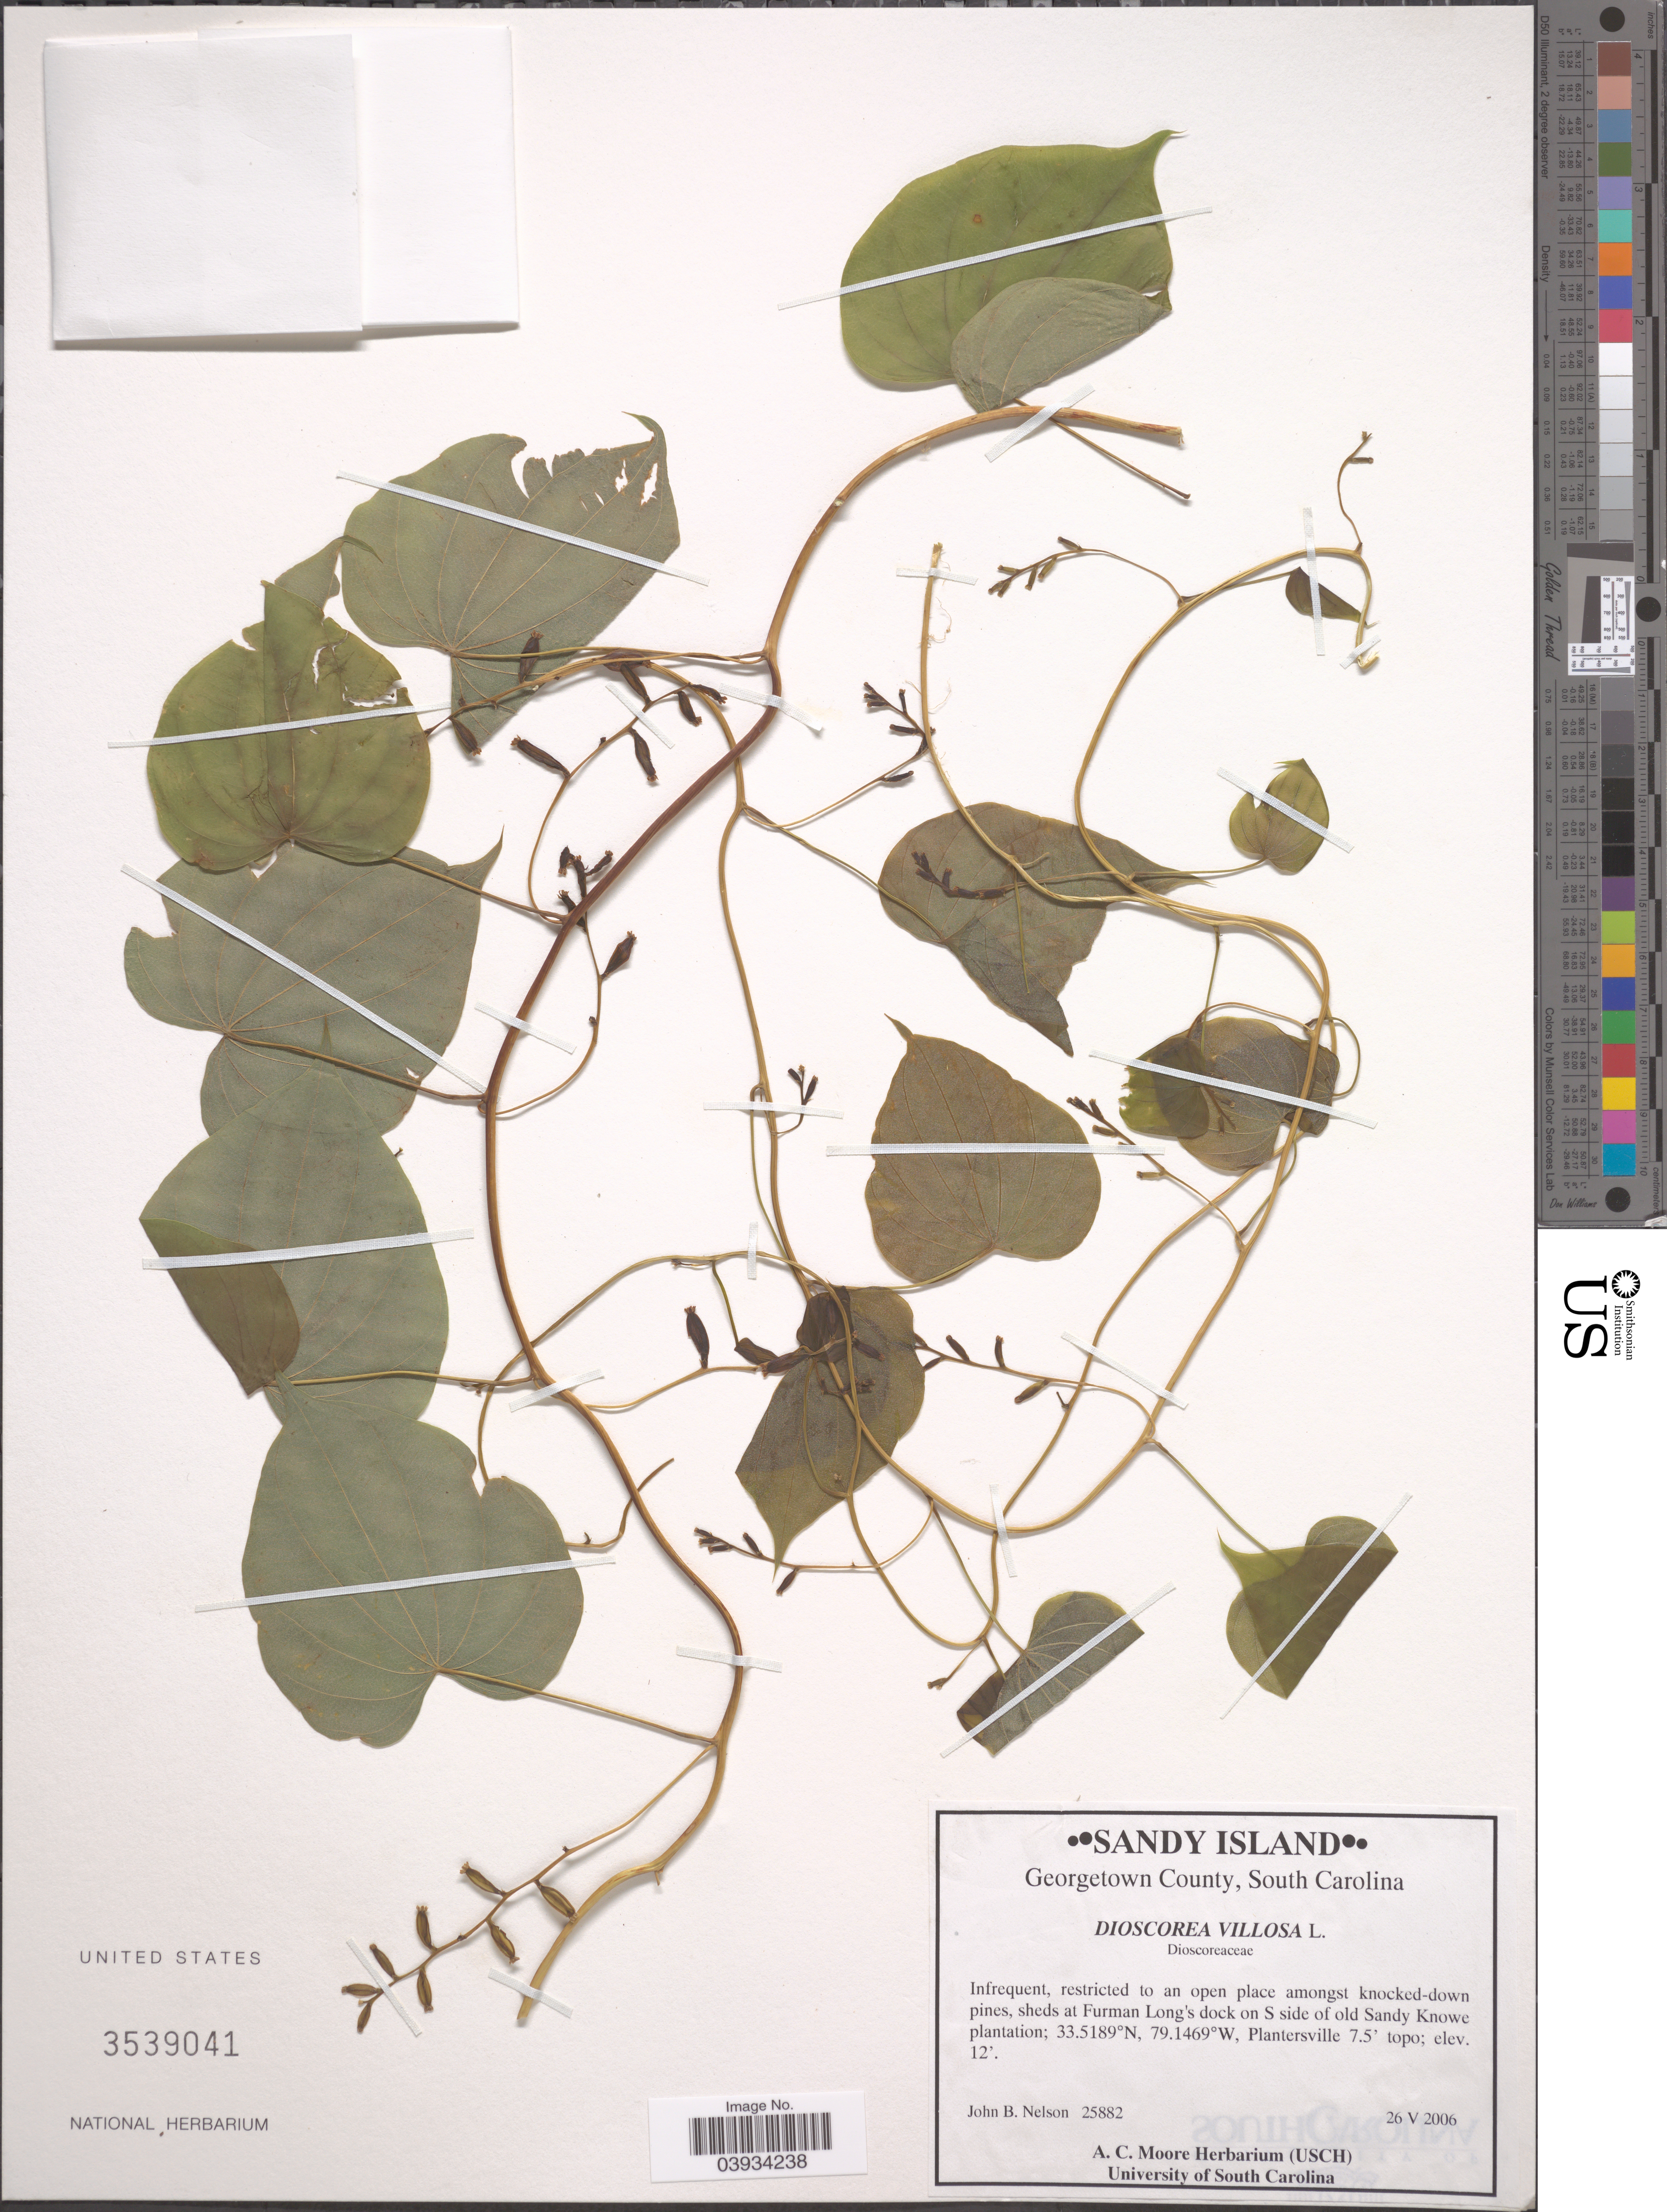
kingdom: Plantae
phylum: Tracheophyta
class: Liliopsida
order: Dioscoreales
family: Dioscoreaceae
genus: Dioscorea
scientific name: Dioscorea villosa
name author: L.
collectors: J. B. Nelson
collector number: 25882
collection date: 2006-05-26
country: United States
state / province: South Carolina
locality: Sandy Island. Georgetown County. Sheds at Furman Long's dock on S side of old Sandy Knowe plantation.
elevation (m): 4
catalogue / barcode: US 3539041